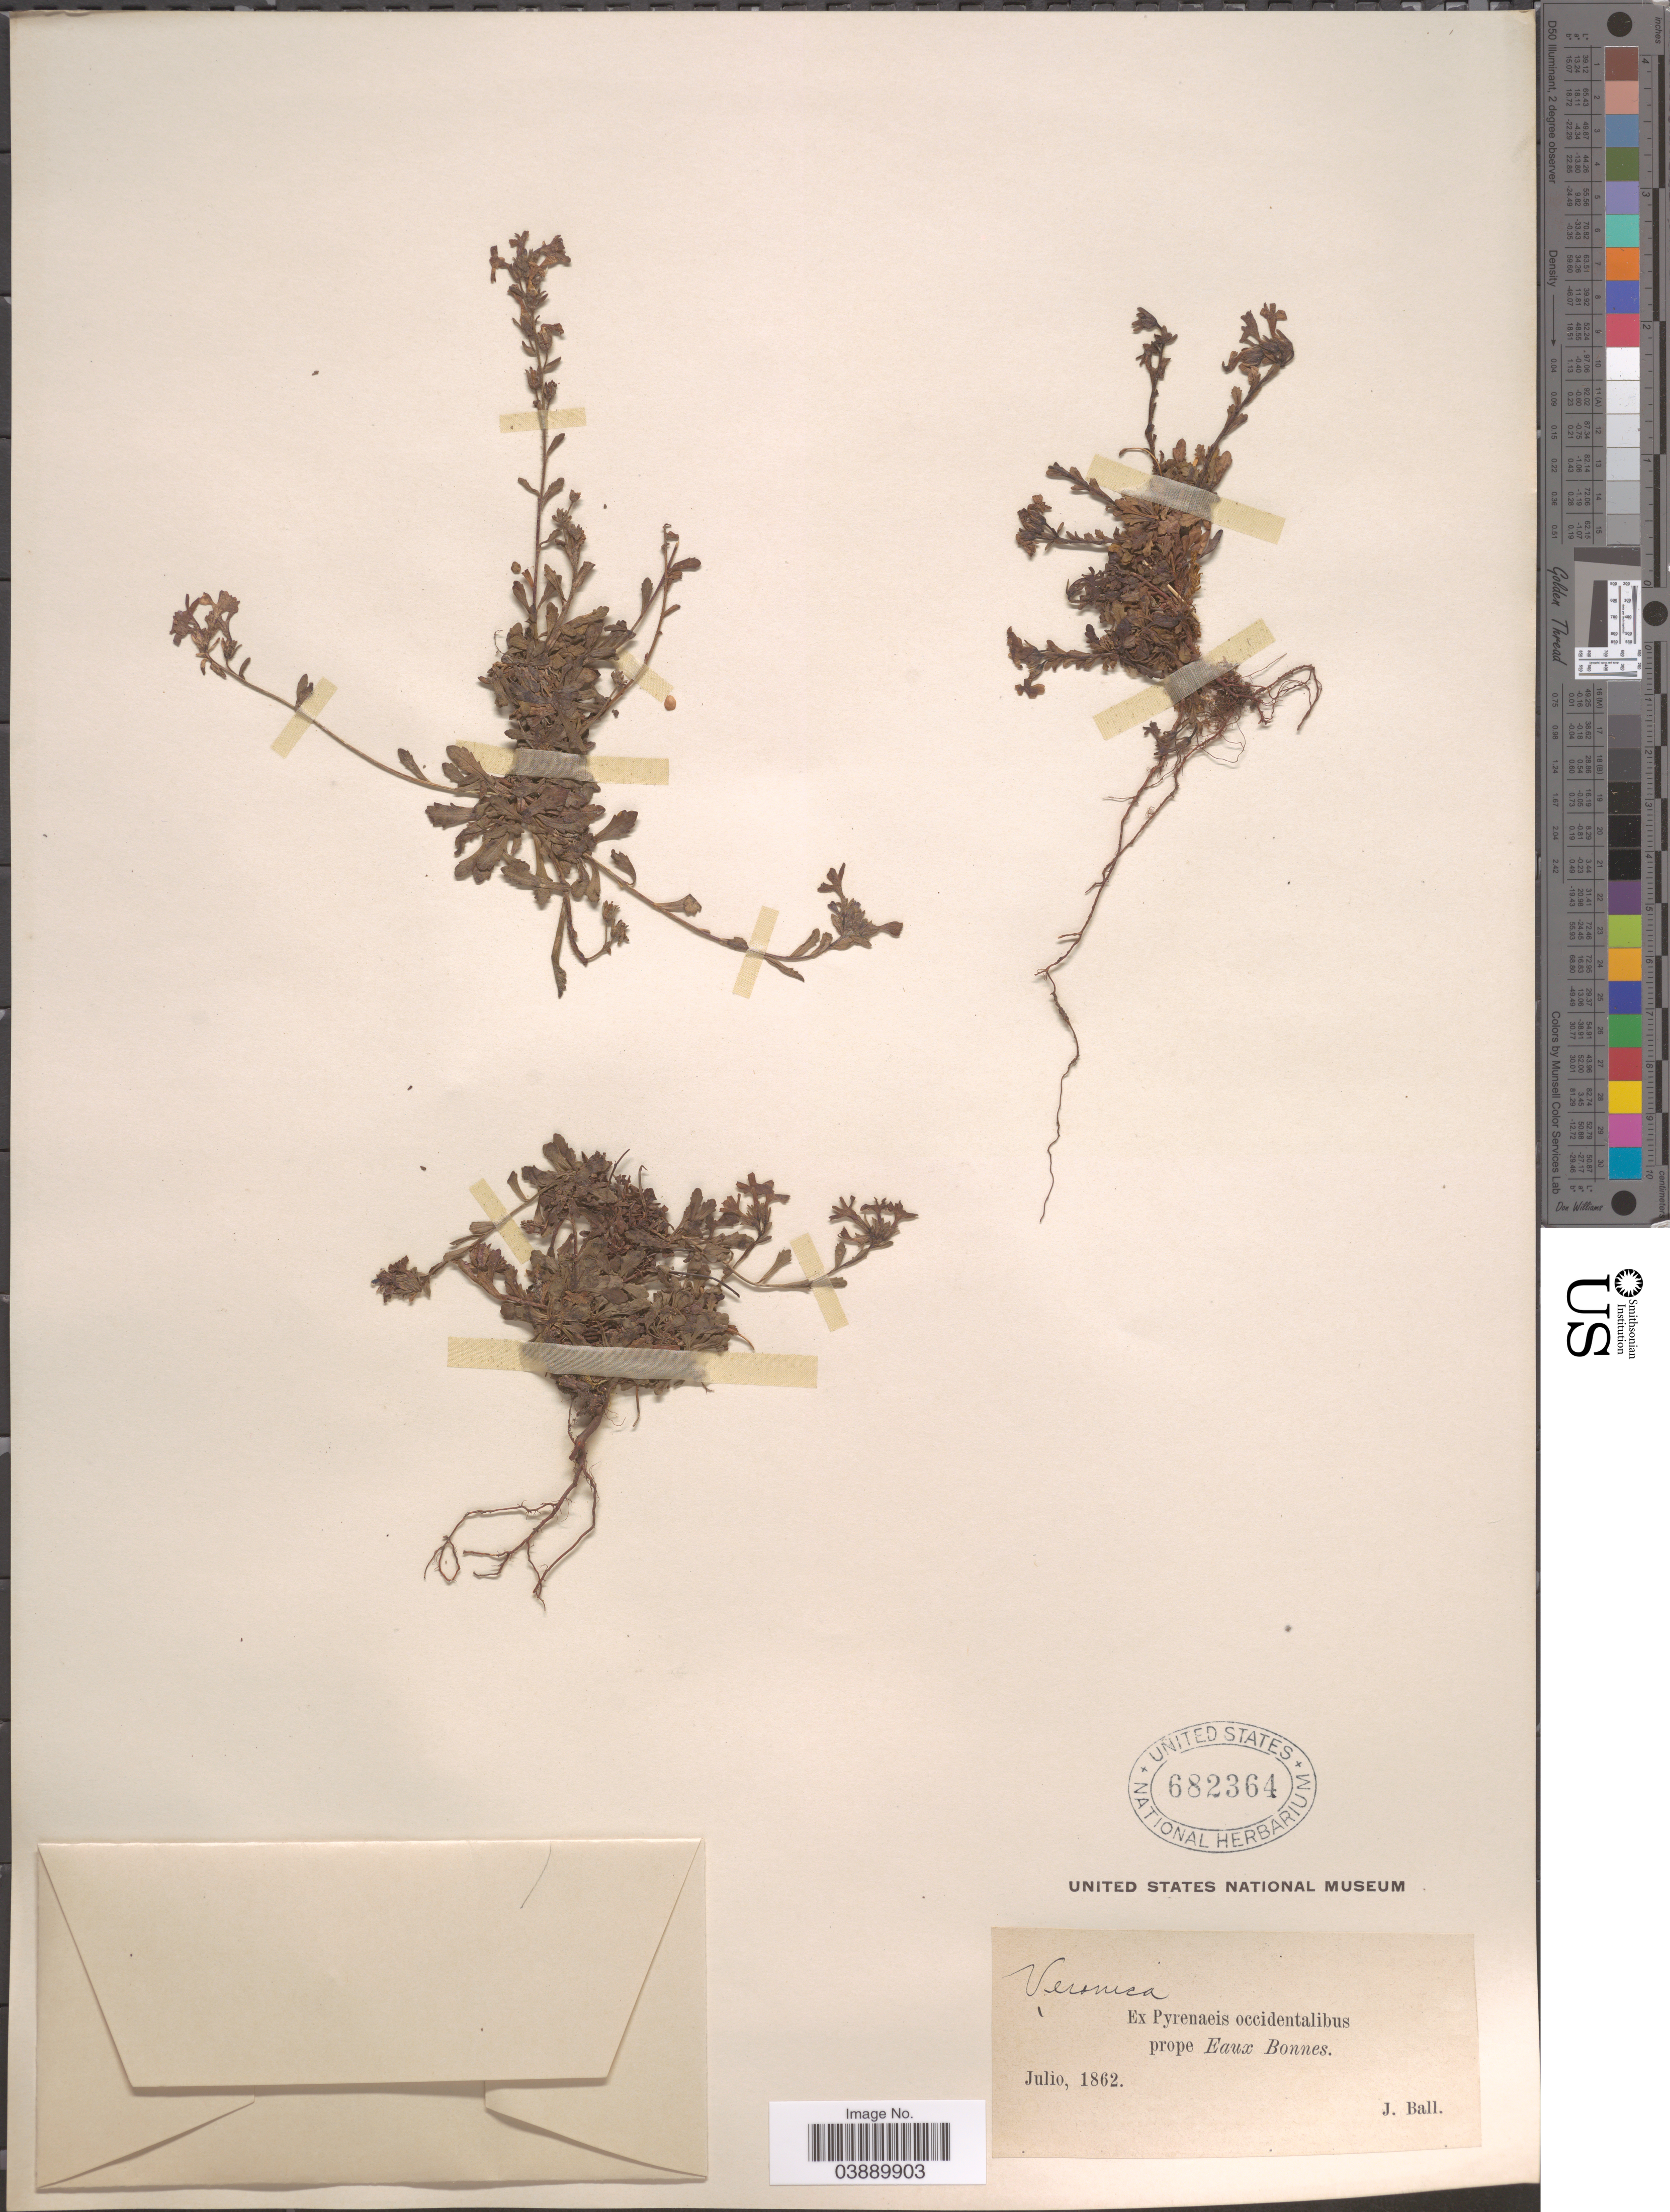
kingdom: Plantae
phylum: Tracheophyta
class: Magnoliopsida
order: Lamiales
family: Scrophulariaceae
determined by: Albach, Dirk C.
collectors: J. Ball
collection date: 1862-07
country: France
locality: Ex Pyrenæis occidentalibus prope Eaux Bonnes.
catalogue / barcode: US 682364